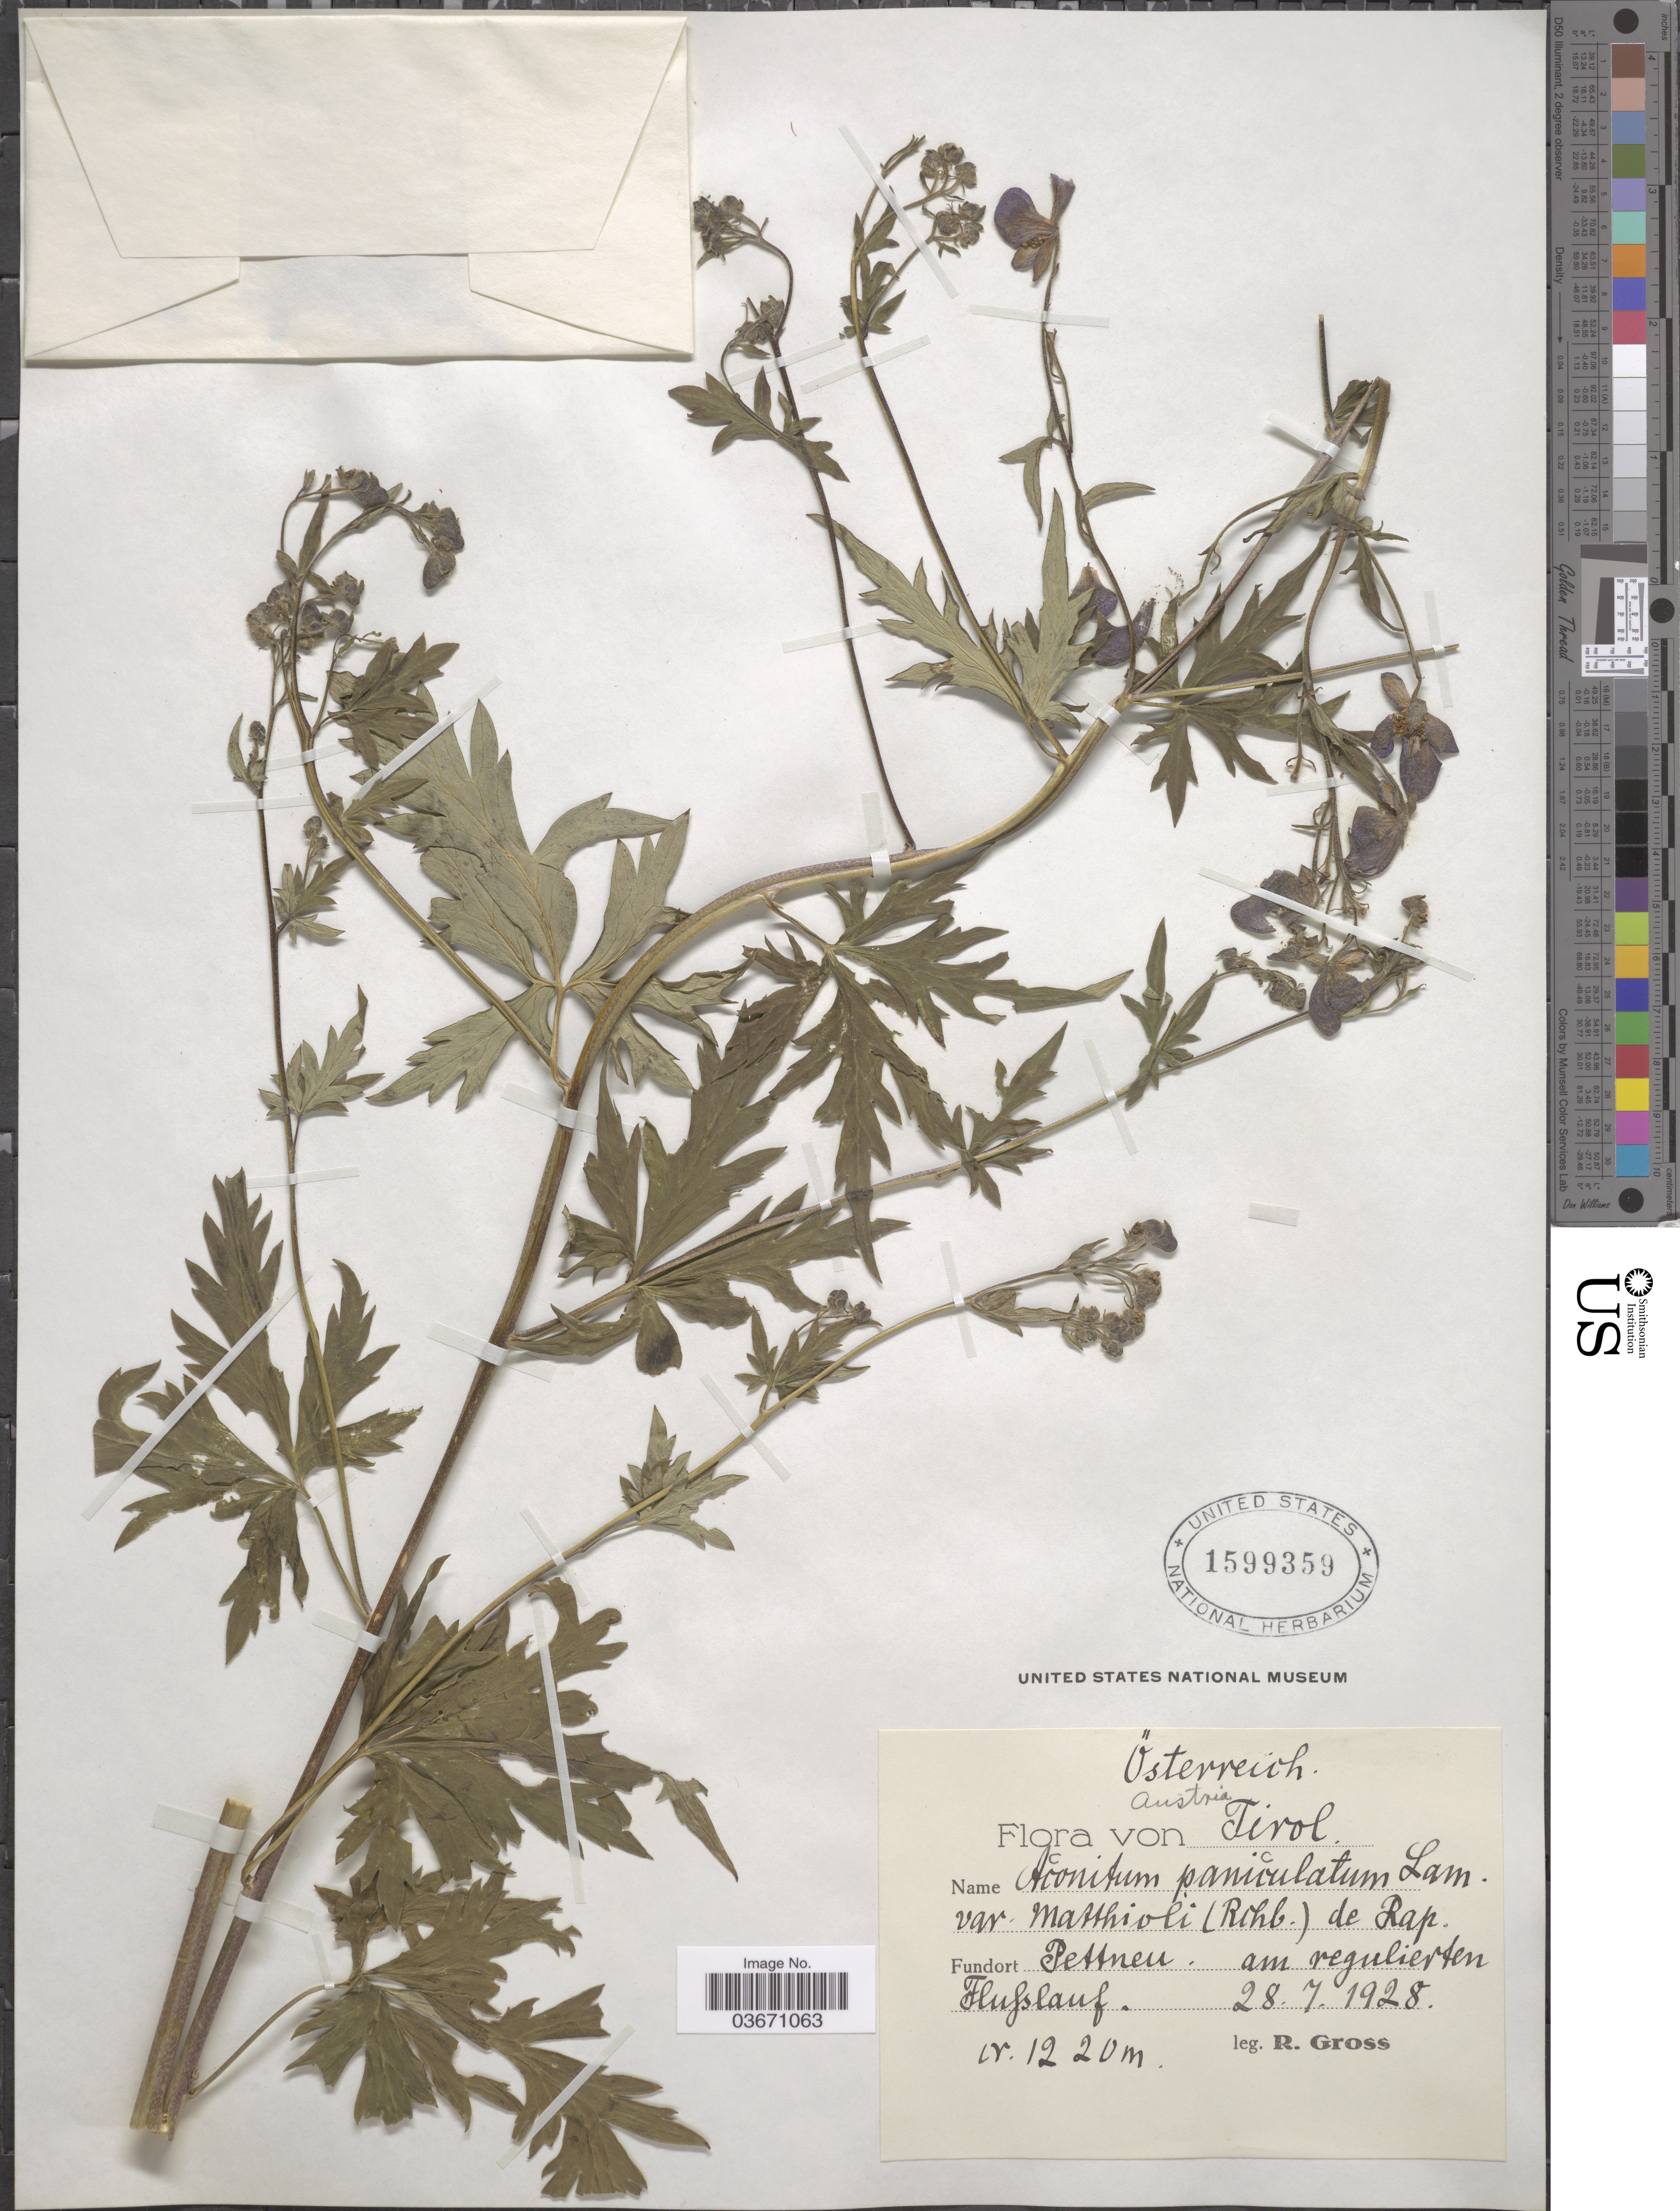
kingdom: Plantae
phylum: Tracheophyta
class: Magnoliopsida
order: Ranunculales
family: Ranunculaceae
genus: Aconitum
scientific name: Aconitum paniculatum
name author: Lam.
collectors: R. Gross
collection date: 1928-07-28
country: Austria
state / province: Tirol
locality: Österreich. Pettneu. am regulierten Flusslauf.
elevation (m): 1220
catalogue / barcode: US 1599359